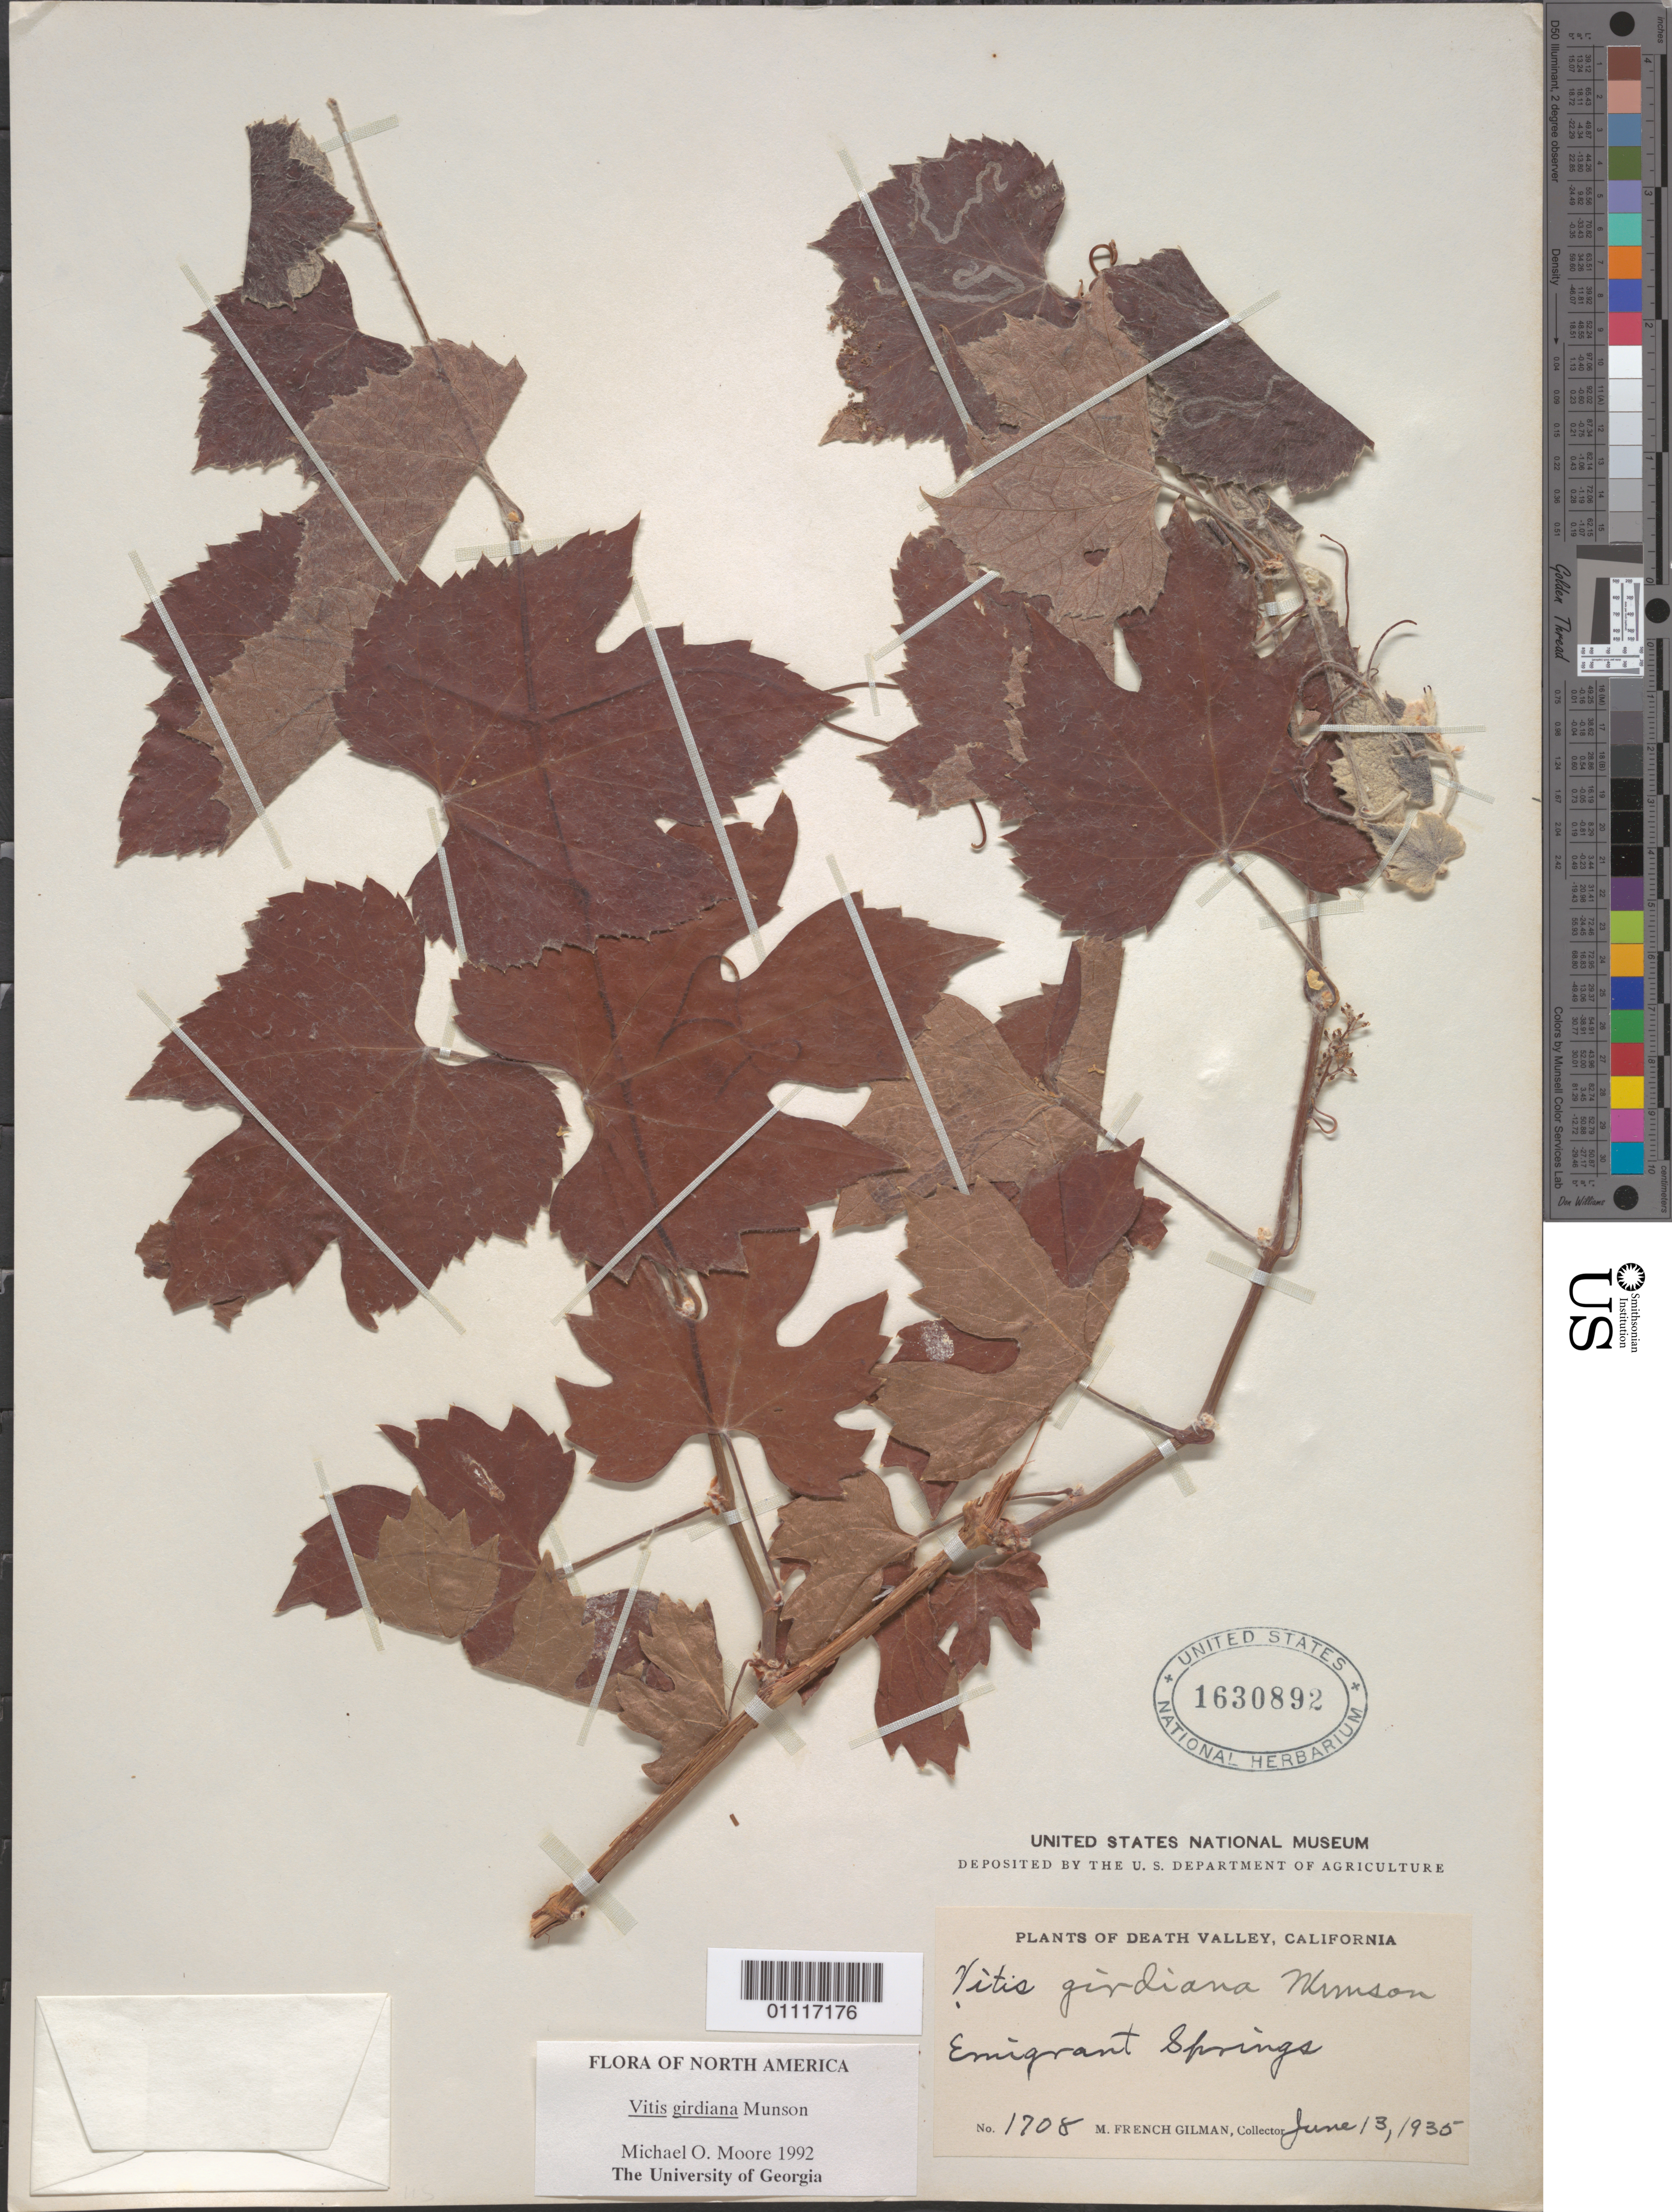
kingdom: Plantae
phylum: Tracheophyta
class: Magnoliopsida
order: Vitales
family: Vitaceae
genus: Vitis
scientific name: Vitis girdiana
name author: Munson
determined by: Moore, M. O.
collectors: M. F. Gilman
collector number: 1708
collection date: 1935-06-13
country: United States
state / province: California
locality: Emigrant Springs, Death Valley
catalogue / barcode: US 1630892